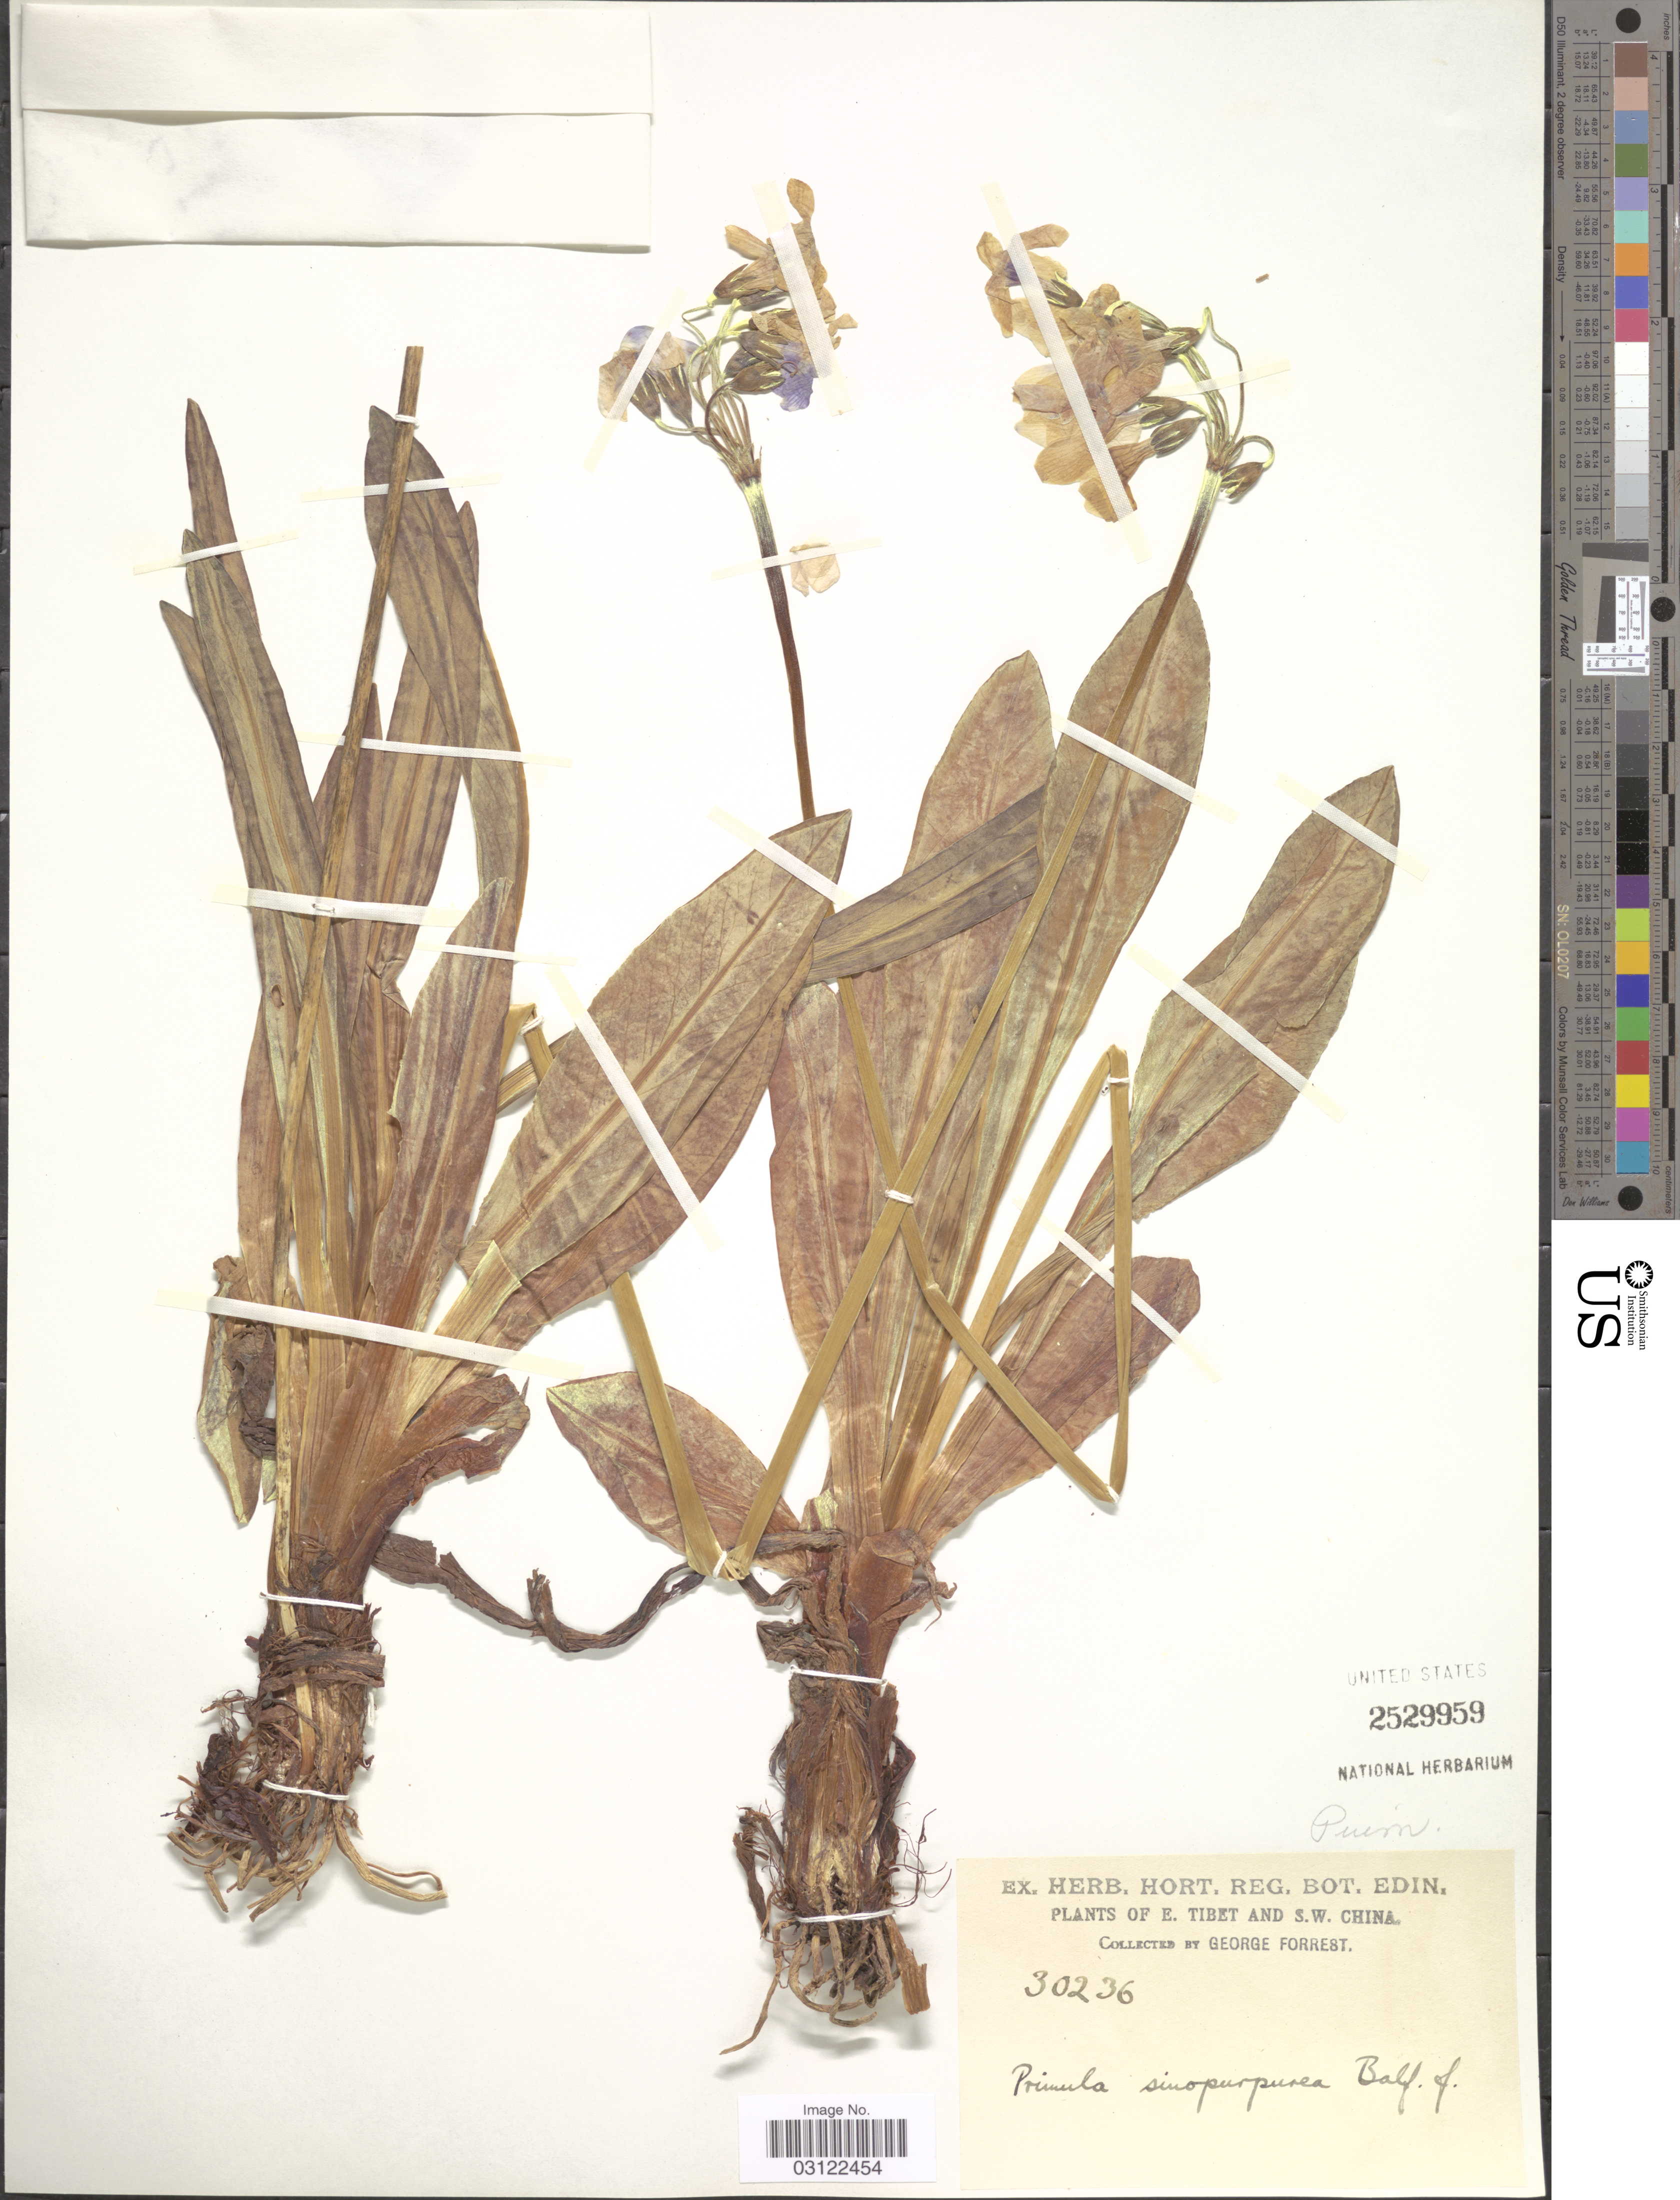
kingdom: Plantae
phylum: Tracheophyta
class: Magnoliopsida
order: Ericales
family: Primulaceae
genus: Primula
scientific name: Primula sinopurpurea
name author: Balf. f. ex Hutch.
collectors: G. Forrest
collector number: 30236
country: China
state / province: Xizang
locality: E. Tibet and S.W. China.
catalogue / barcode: US 2529959